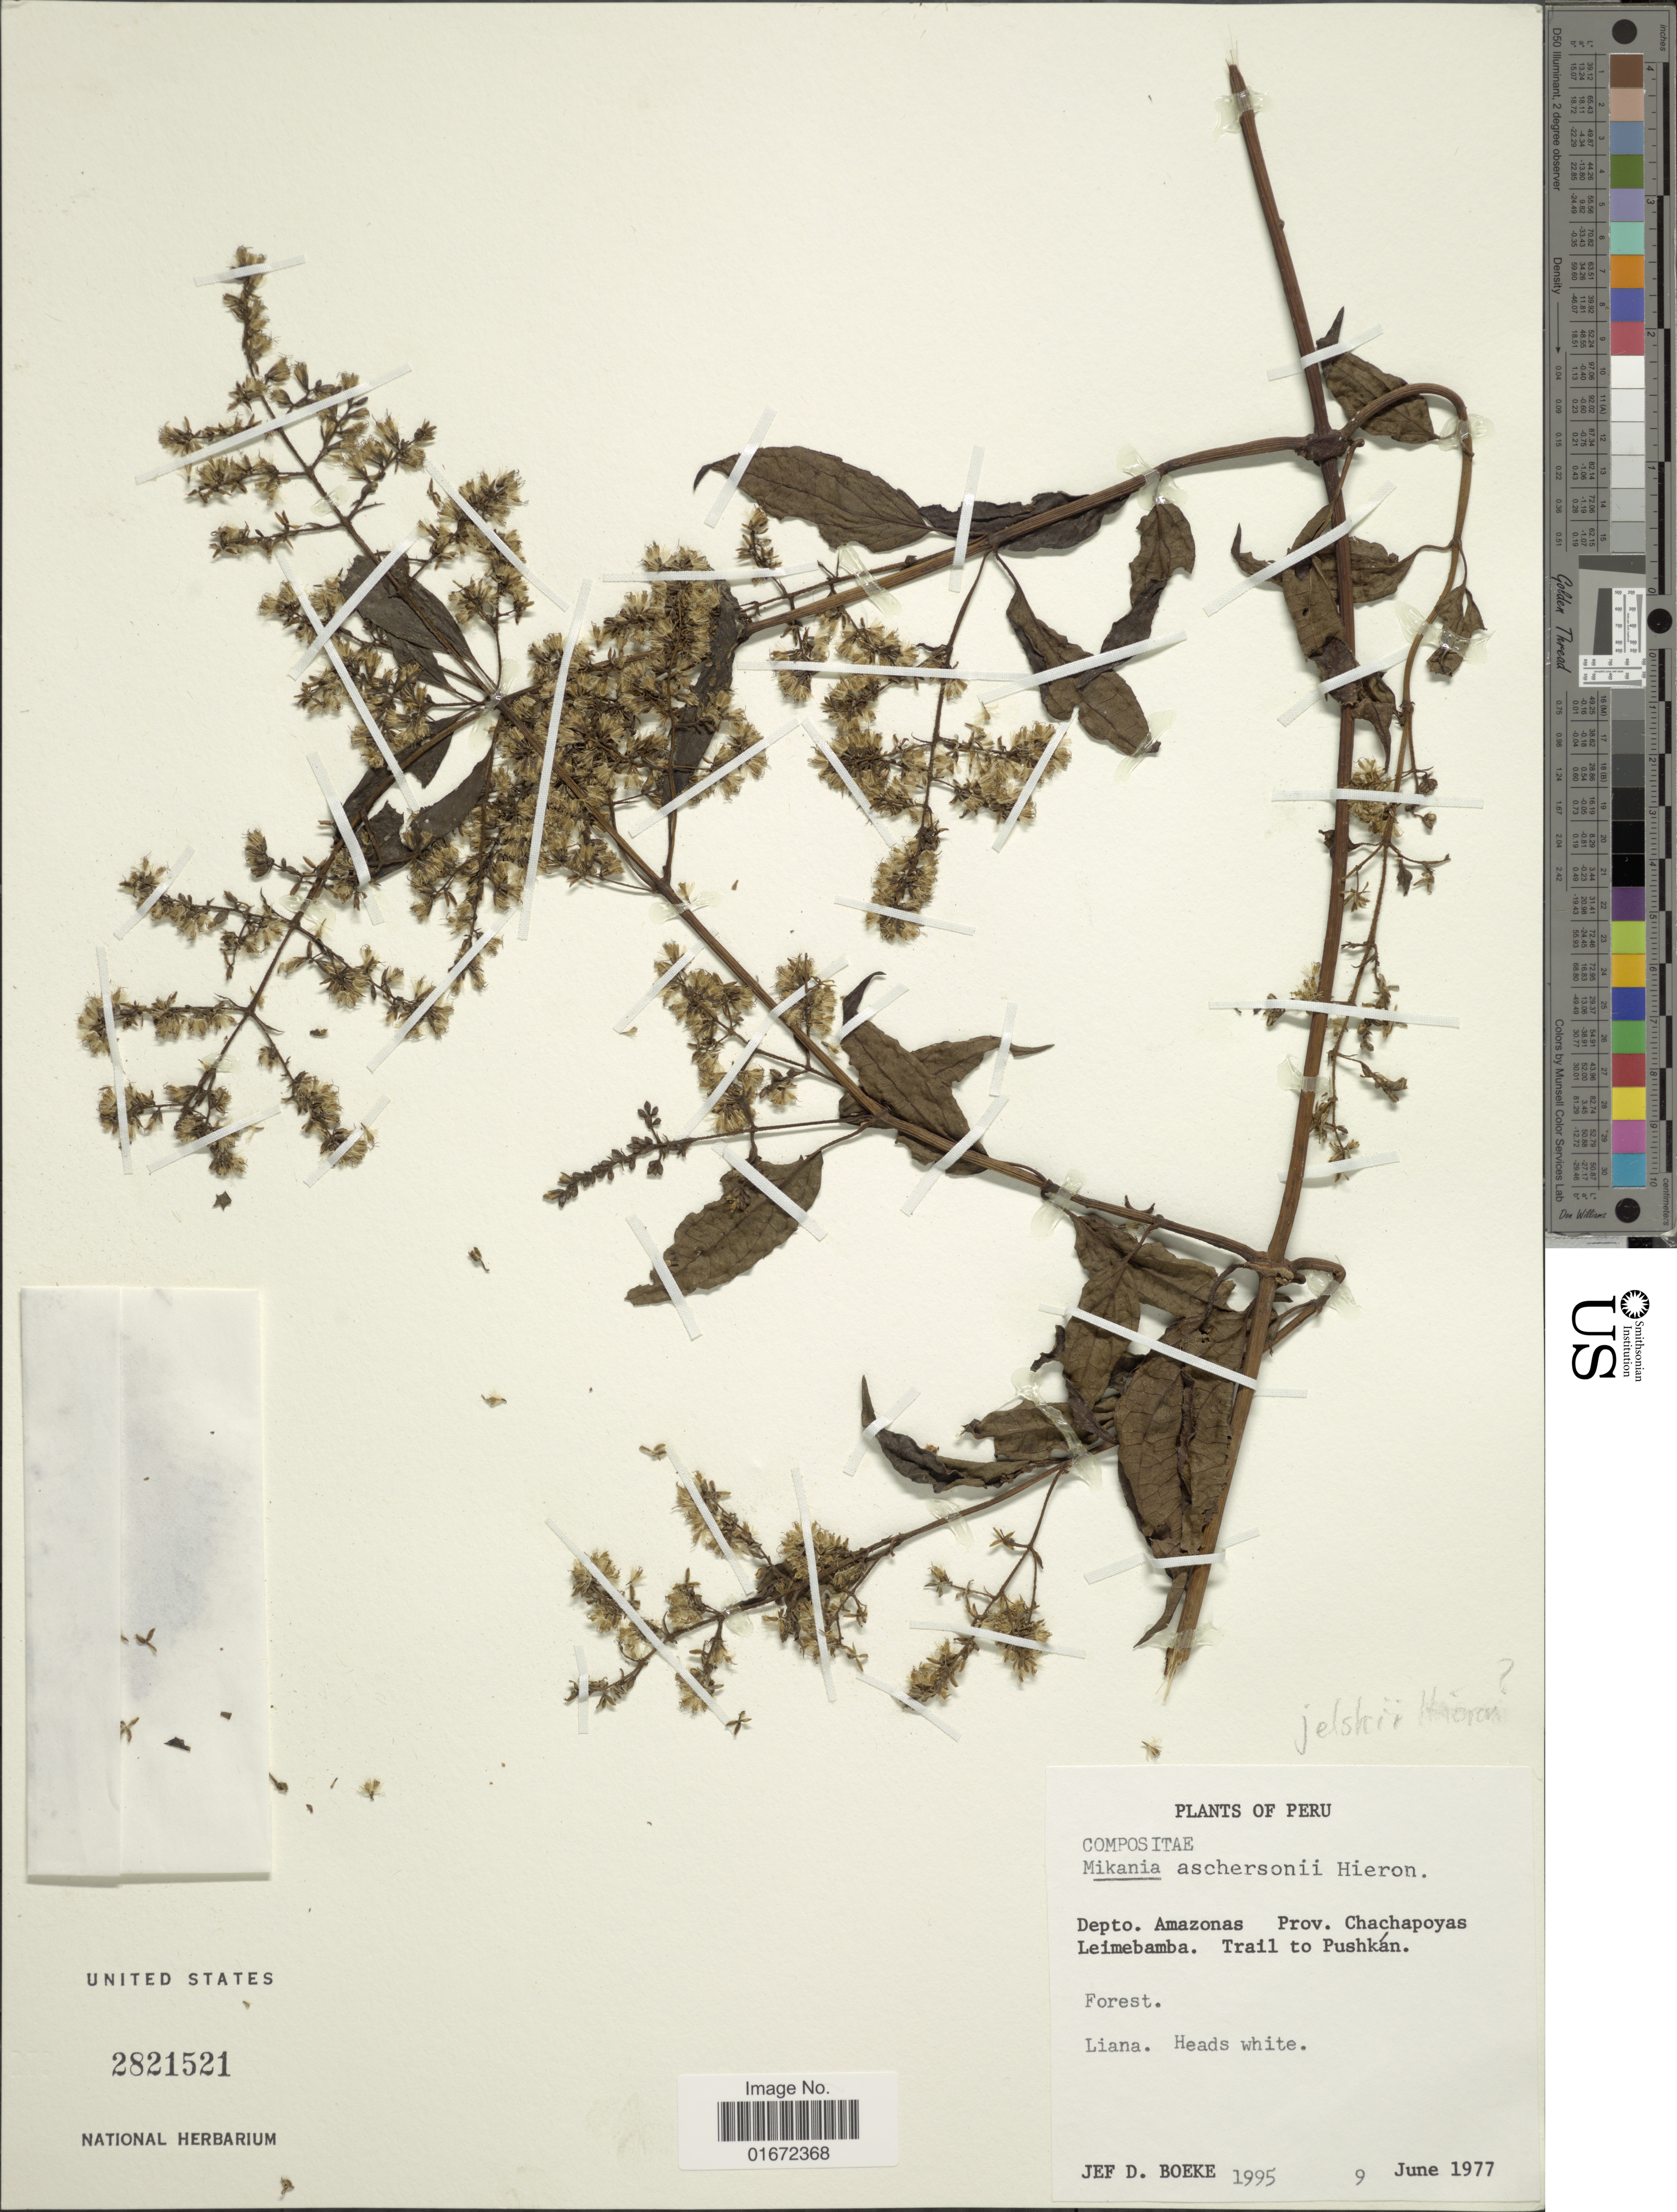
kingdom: Plantae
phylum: Tracheophyta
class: Magnoliopsida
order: Asterales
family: Asteraceae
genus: Mikania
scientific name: Mikania jelskii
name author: Hieron.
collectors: J. D. Boeke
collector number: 1995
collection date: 1977-06-09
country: Peru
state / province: Amazonas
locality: Depto. Amazonas. Prov. Chachapoyas. Leimebamba. Trail to Pushkán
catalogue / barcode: US 2821521